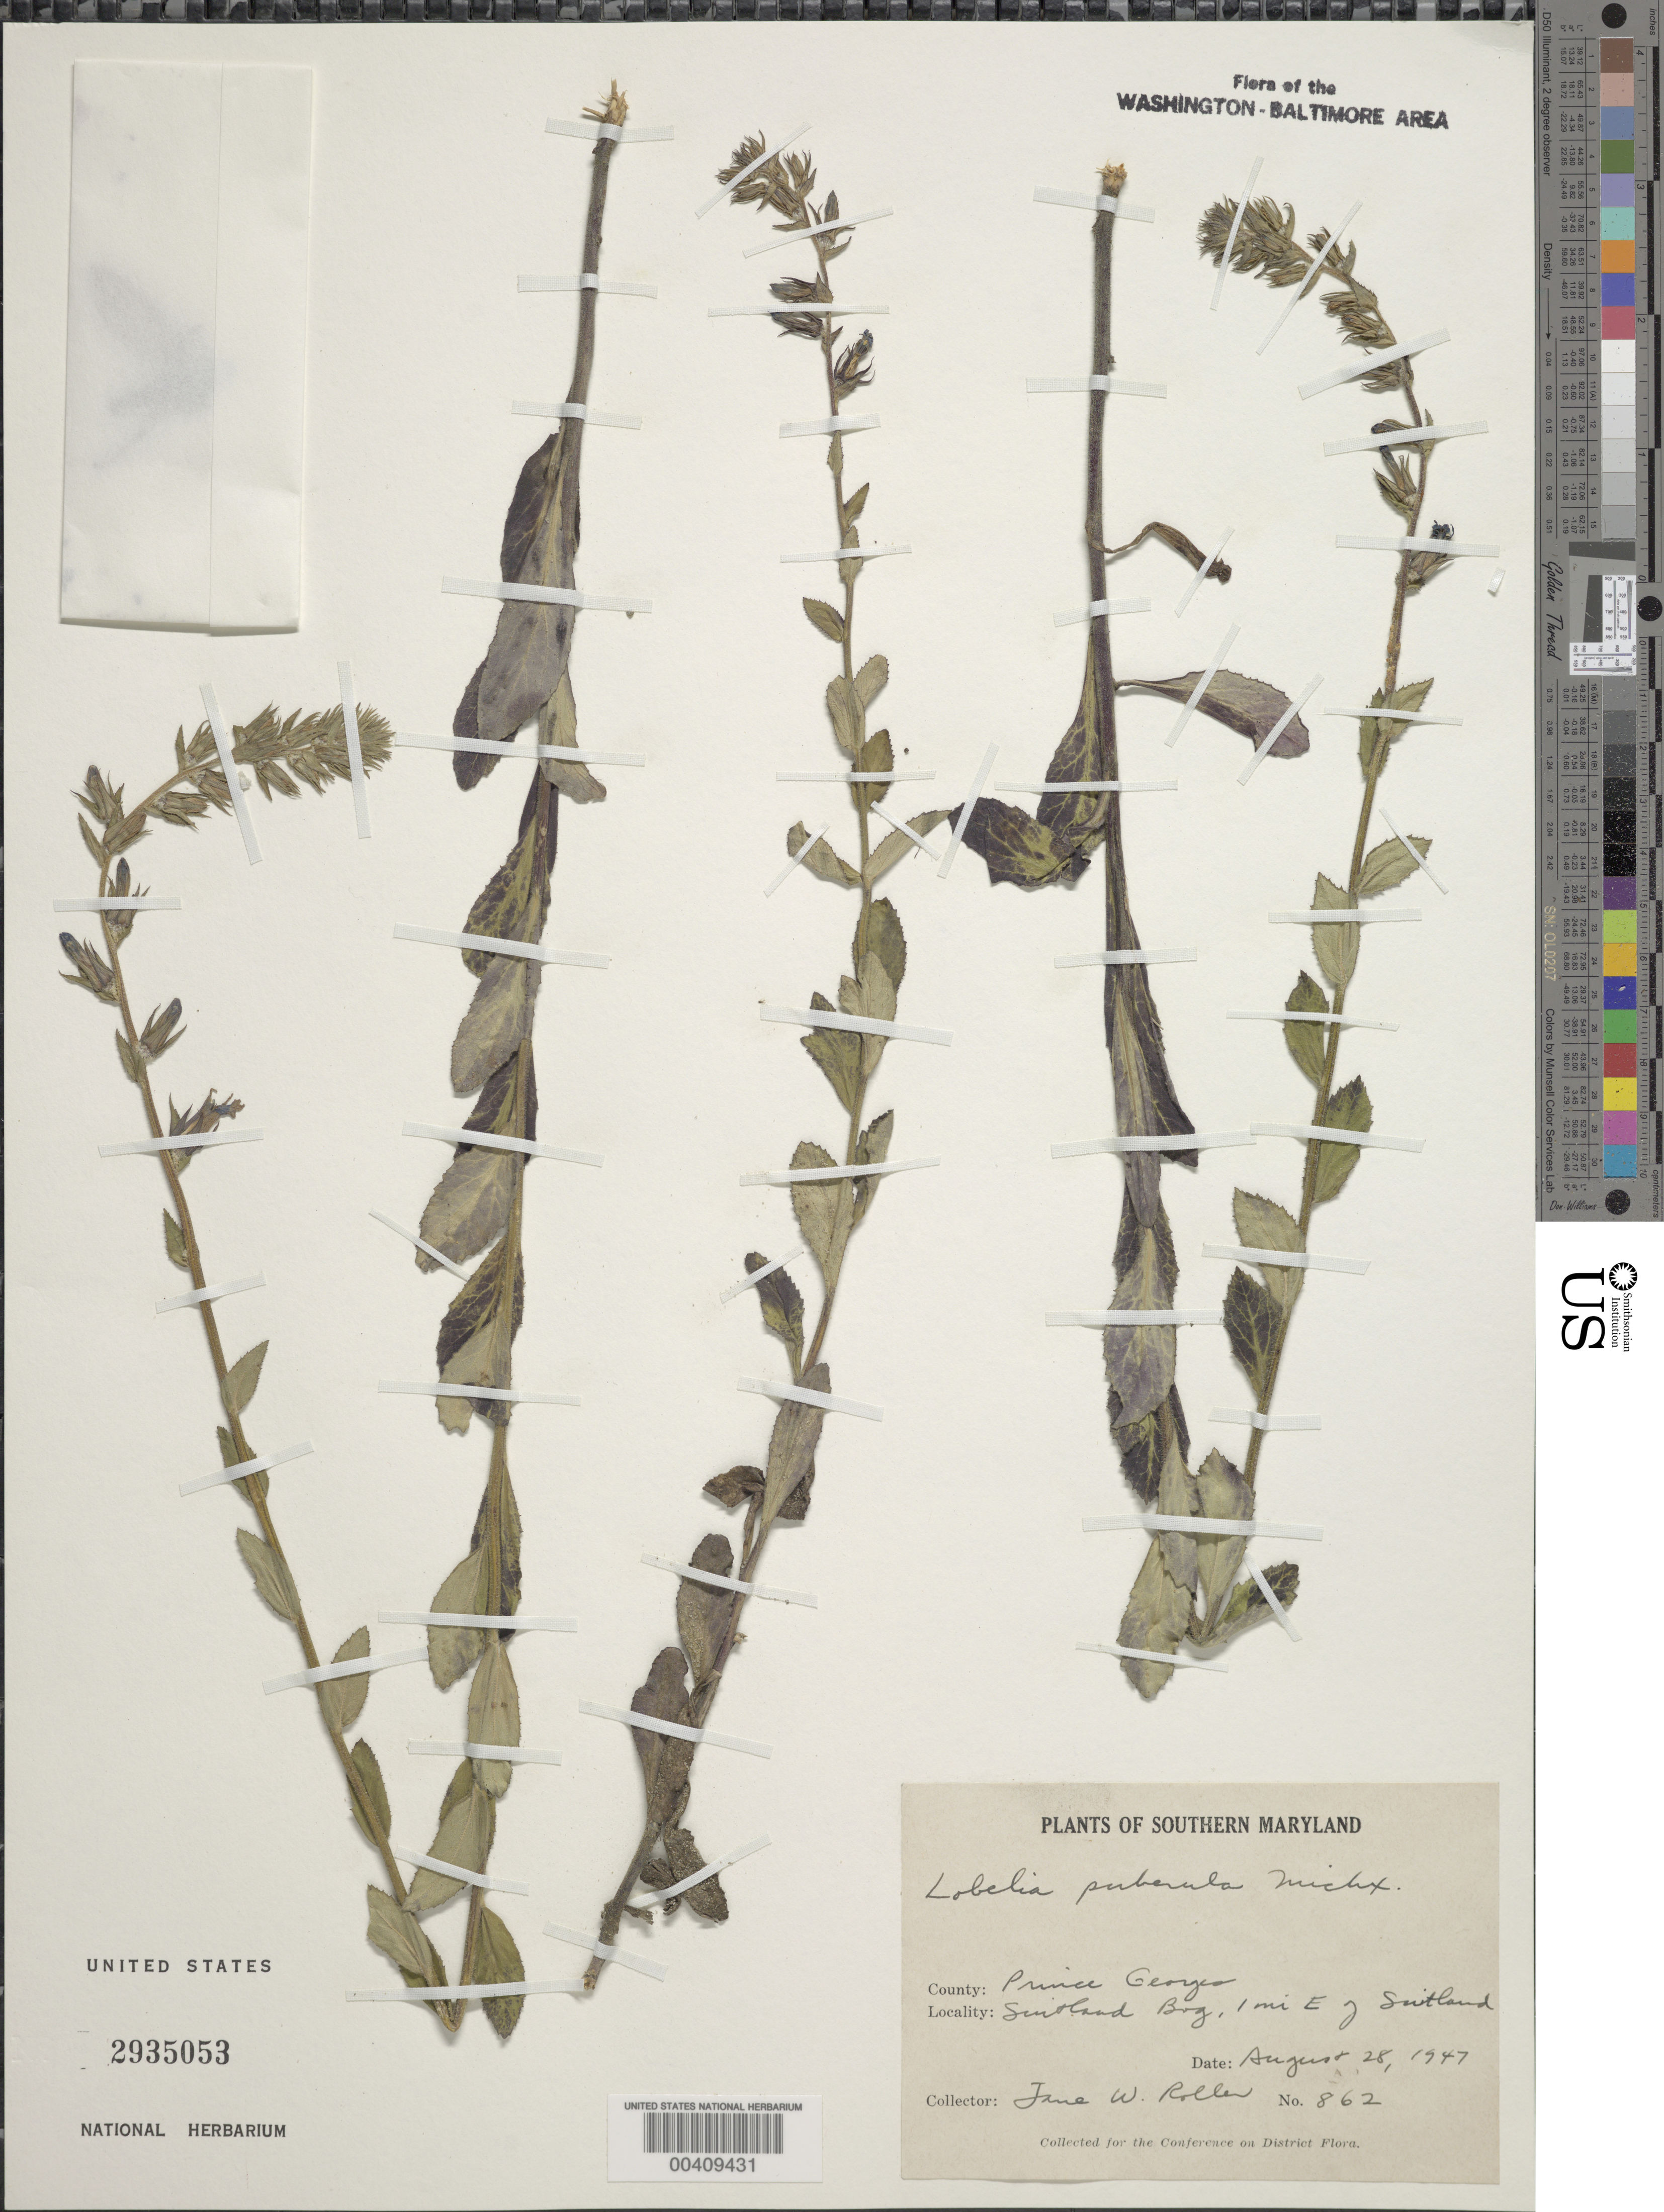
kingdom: Plantae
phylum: Tracheophyta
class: Magnoliopsida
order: Asterales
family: Campanulaceae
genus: Lobelia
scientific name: Lobelia puberula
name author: Michx.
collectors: J. W. Roller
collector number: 862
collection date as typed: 28 Aug 1947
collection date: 1947-08-28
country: United States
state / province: Maryland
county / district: Prince George's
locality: Suitland Bog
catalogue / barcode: US 2935053